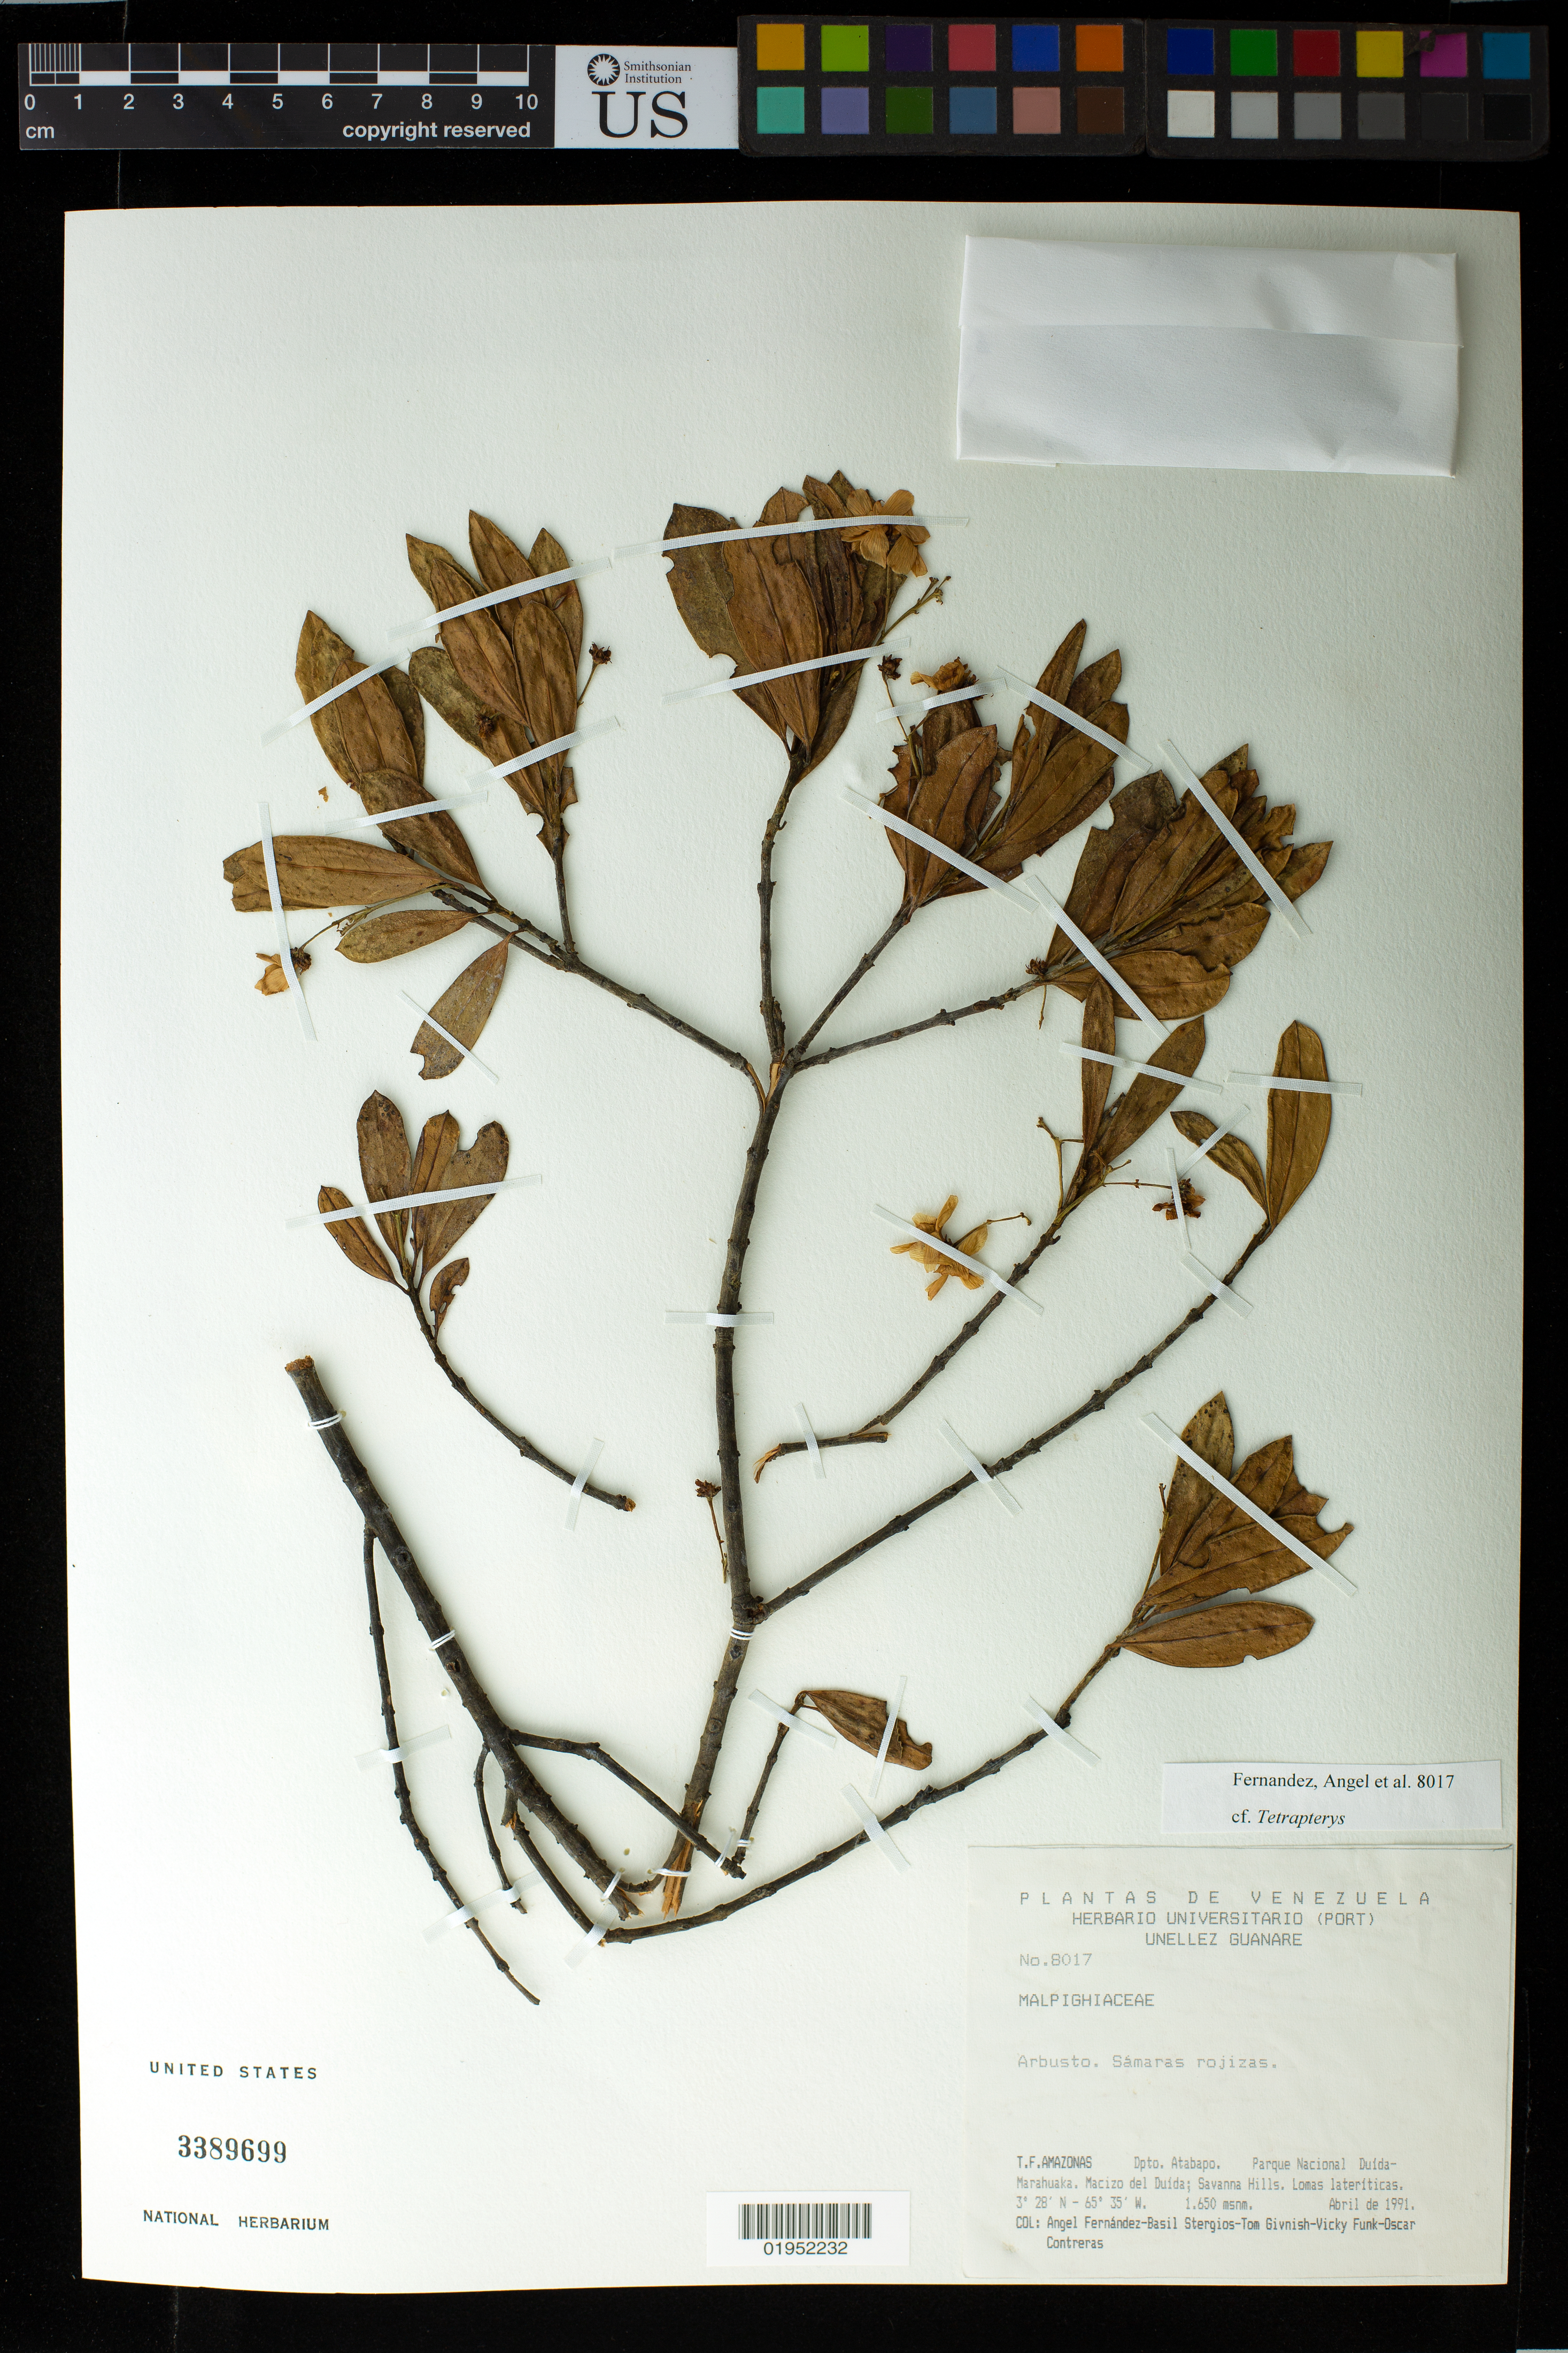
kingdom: Plantae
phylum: Tracheophyta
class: Magnoliopsida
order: Malpighiales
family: Malpighiaceae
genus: Tetrapterys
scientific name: Tetrapterys sp.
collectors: A. Fernández, B. G. Stergios, T. J. Givnish, V. Funk & O. Contreras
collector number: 8017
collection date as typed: Apr 1991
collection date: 1991-04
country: Venezuela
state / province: Amazonas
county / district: Atabapo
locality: Parque National Duida-Marahuaka, Macizo del Duida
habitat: Lomas lateriticas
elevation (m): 1650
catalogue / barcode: US 3389699